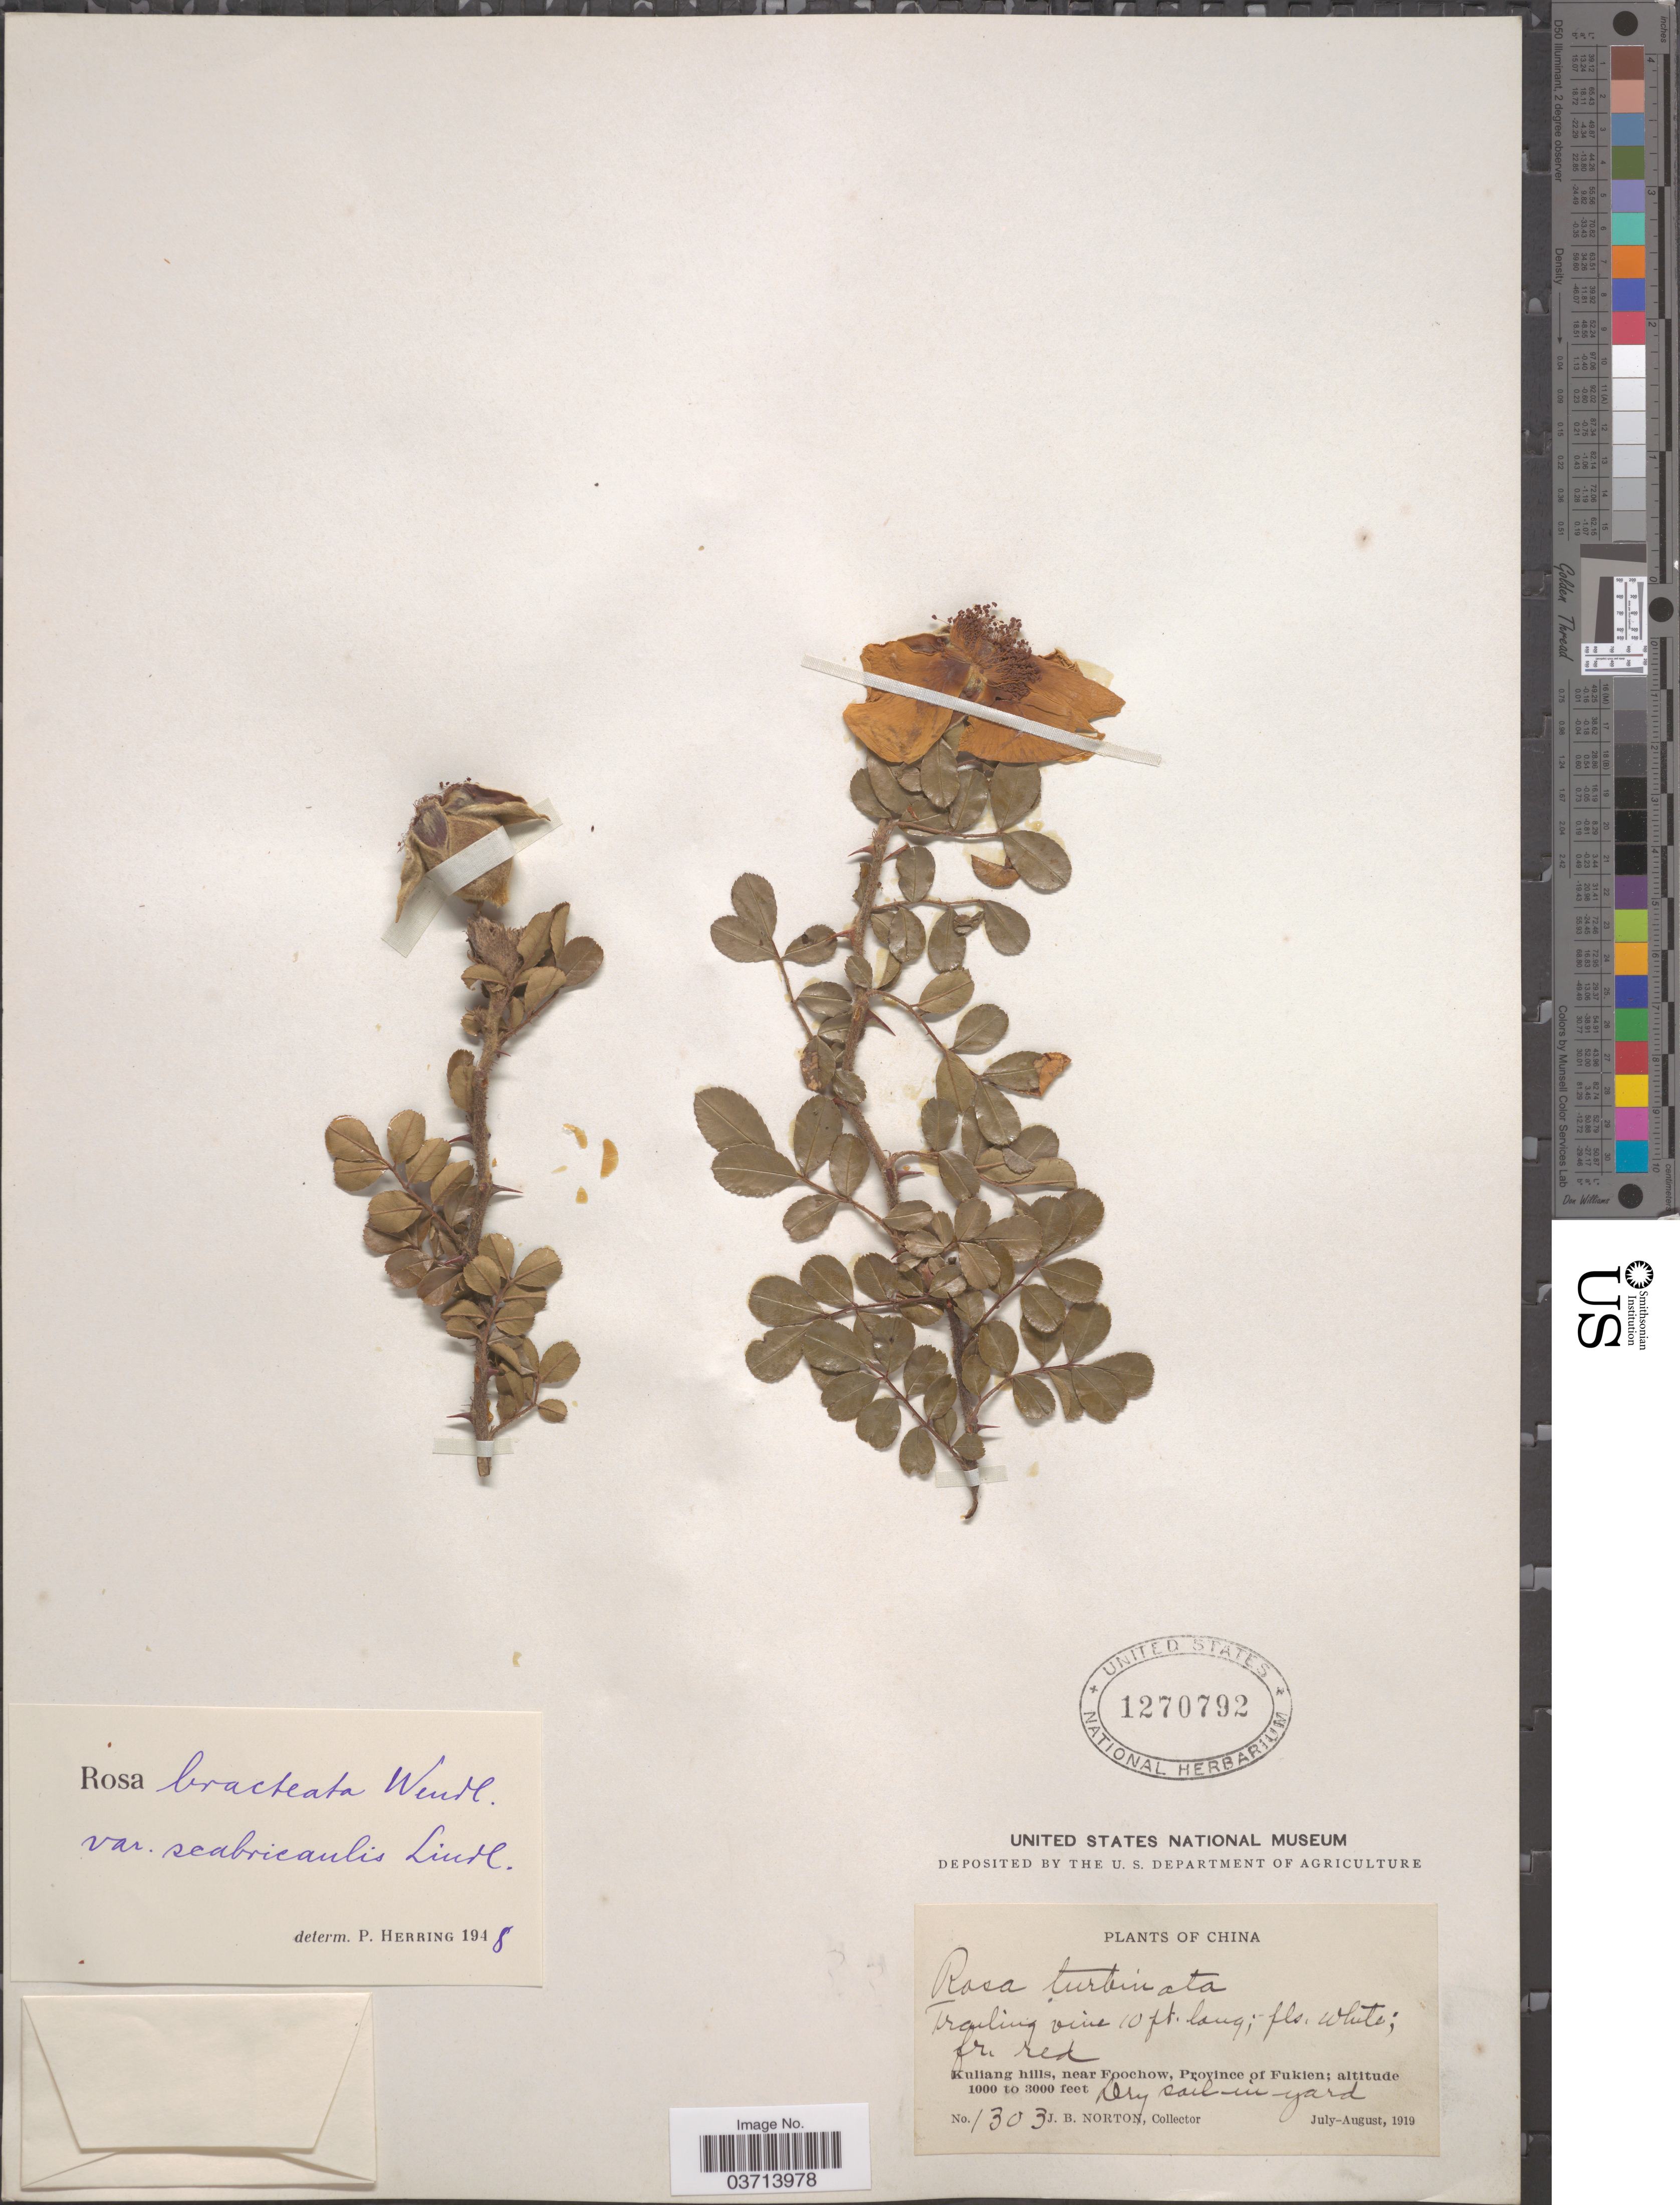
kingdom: Plantae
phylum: Tracheophyta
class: Magnoliopsida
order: Rosales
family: Rosaceae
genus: Rosa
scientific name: Rosa bracteata var. scabricaulis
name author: Lindl.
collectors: J. B. Norton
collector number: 1303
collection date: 1919-07/1919-08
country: China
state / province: Fujian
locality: Kuliang hills, near Foochow, Province of Fukien.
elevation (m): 305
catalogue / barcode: US 1270792